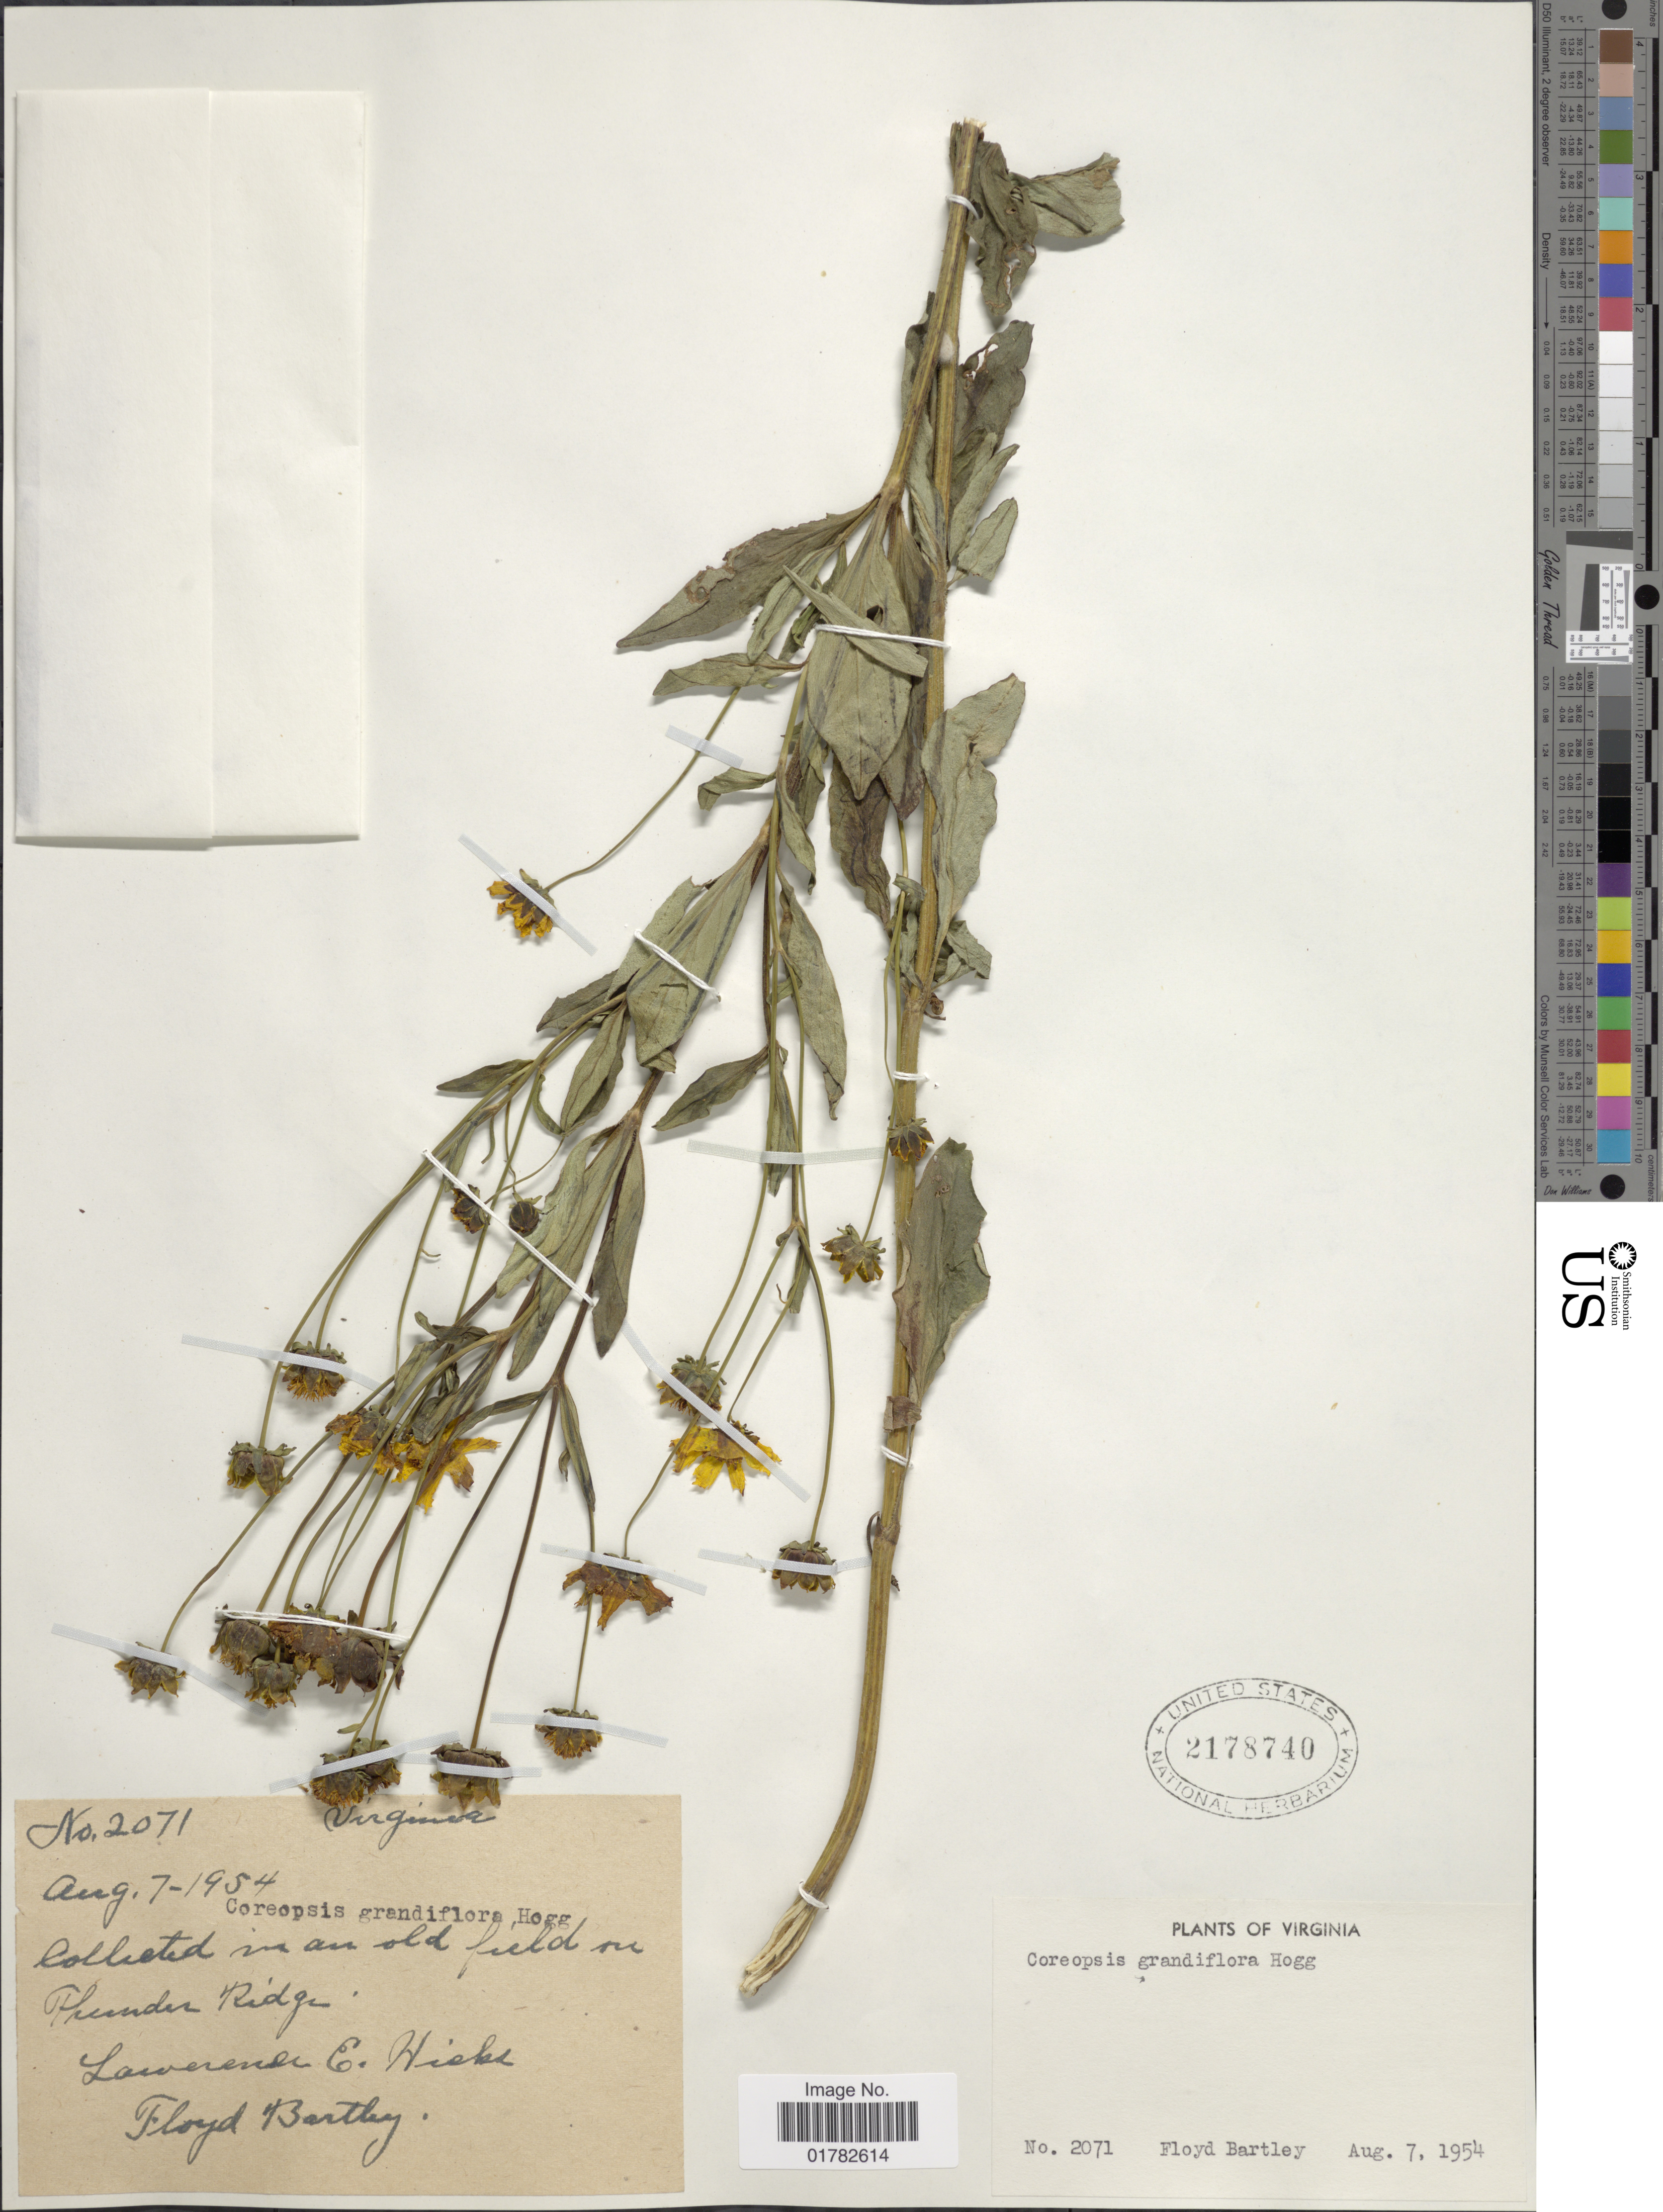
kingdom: Plantae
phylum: Tracheophyta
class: Magnoliopsida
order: Asterales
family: Asteraceae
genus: Coreopsis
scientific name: Coreopsis grandiflora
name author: Nutt.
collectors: F. Bartley & L. E. Hicks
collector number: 2071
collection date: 1954-08-07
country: United States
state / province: Virginia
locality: Old field on Thunder Ridge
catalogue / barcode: US 2178740